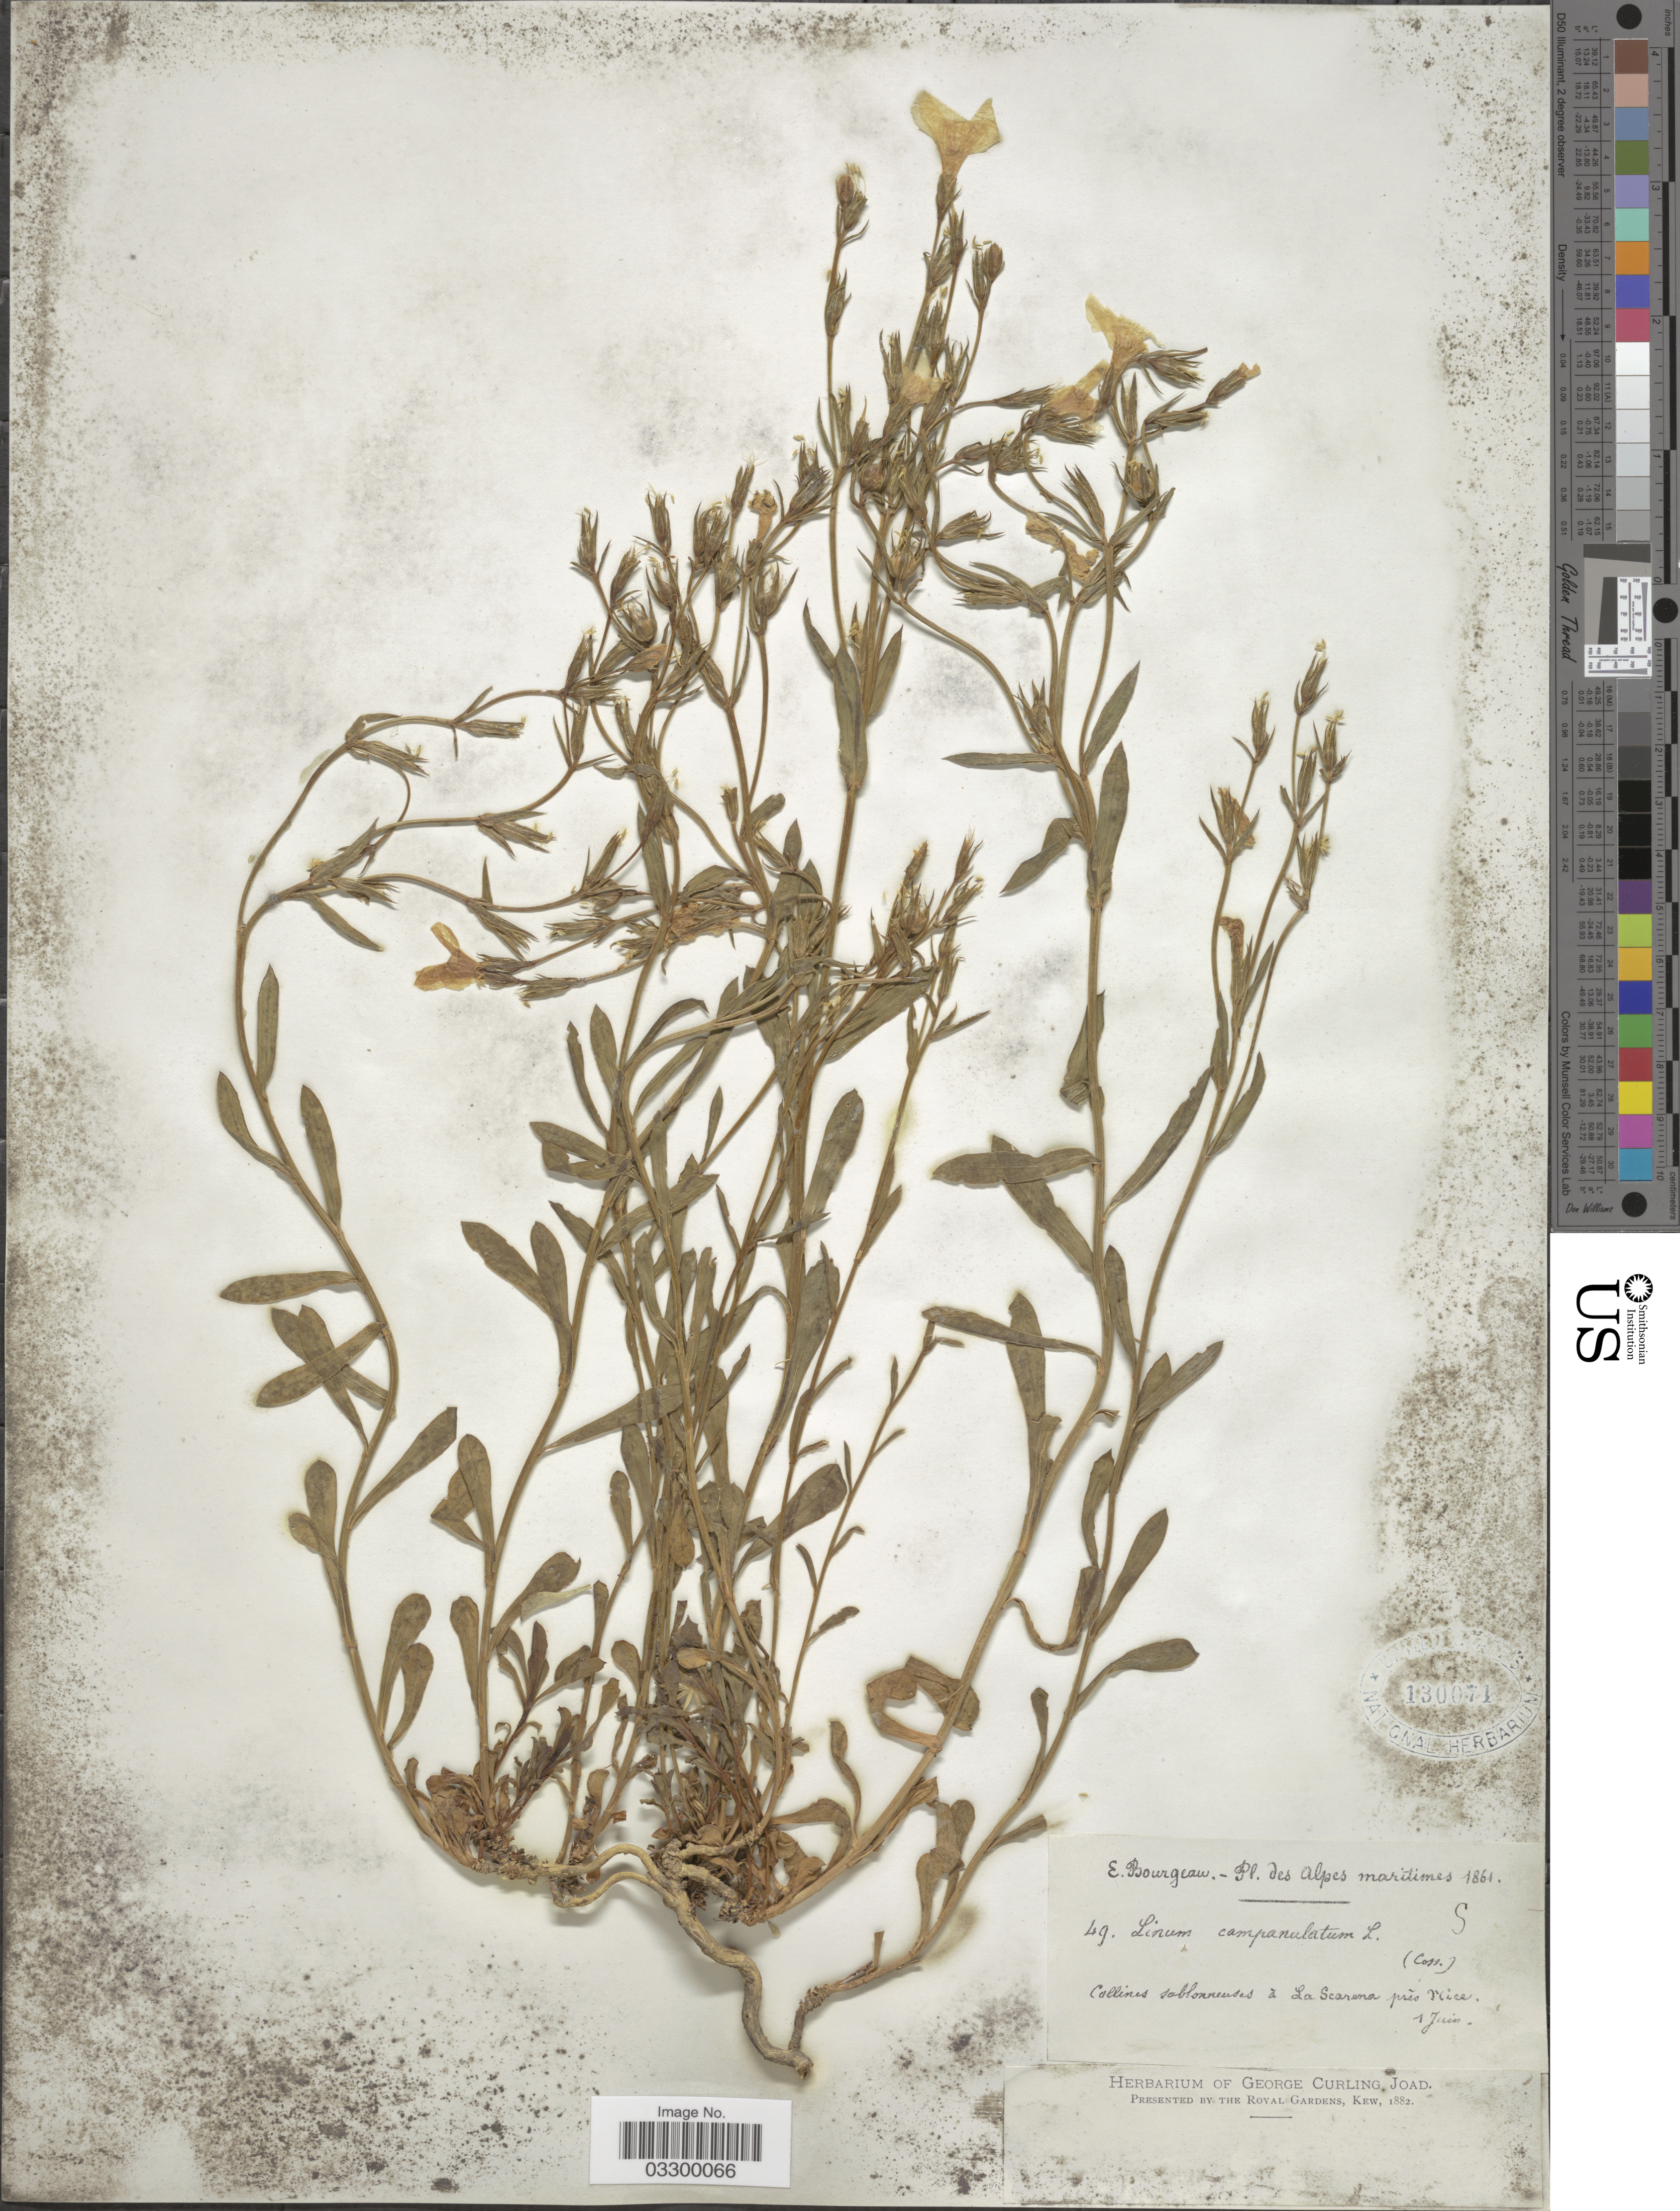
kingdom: Plantae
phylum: Tracheophyta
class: Magnoliopsida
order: Malpighiales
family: Linaceae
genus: Linum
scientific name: Linum campanulatum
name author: L.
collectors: E. Bourgeau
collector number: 49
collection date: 1861-06-01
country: France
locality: Alpes maritimes. Collines sablonneuses à La Scarena près Nice.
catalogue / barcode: US 130071